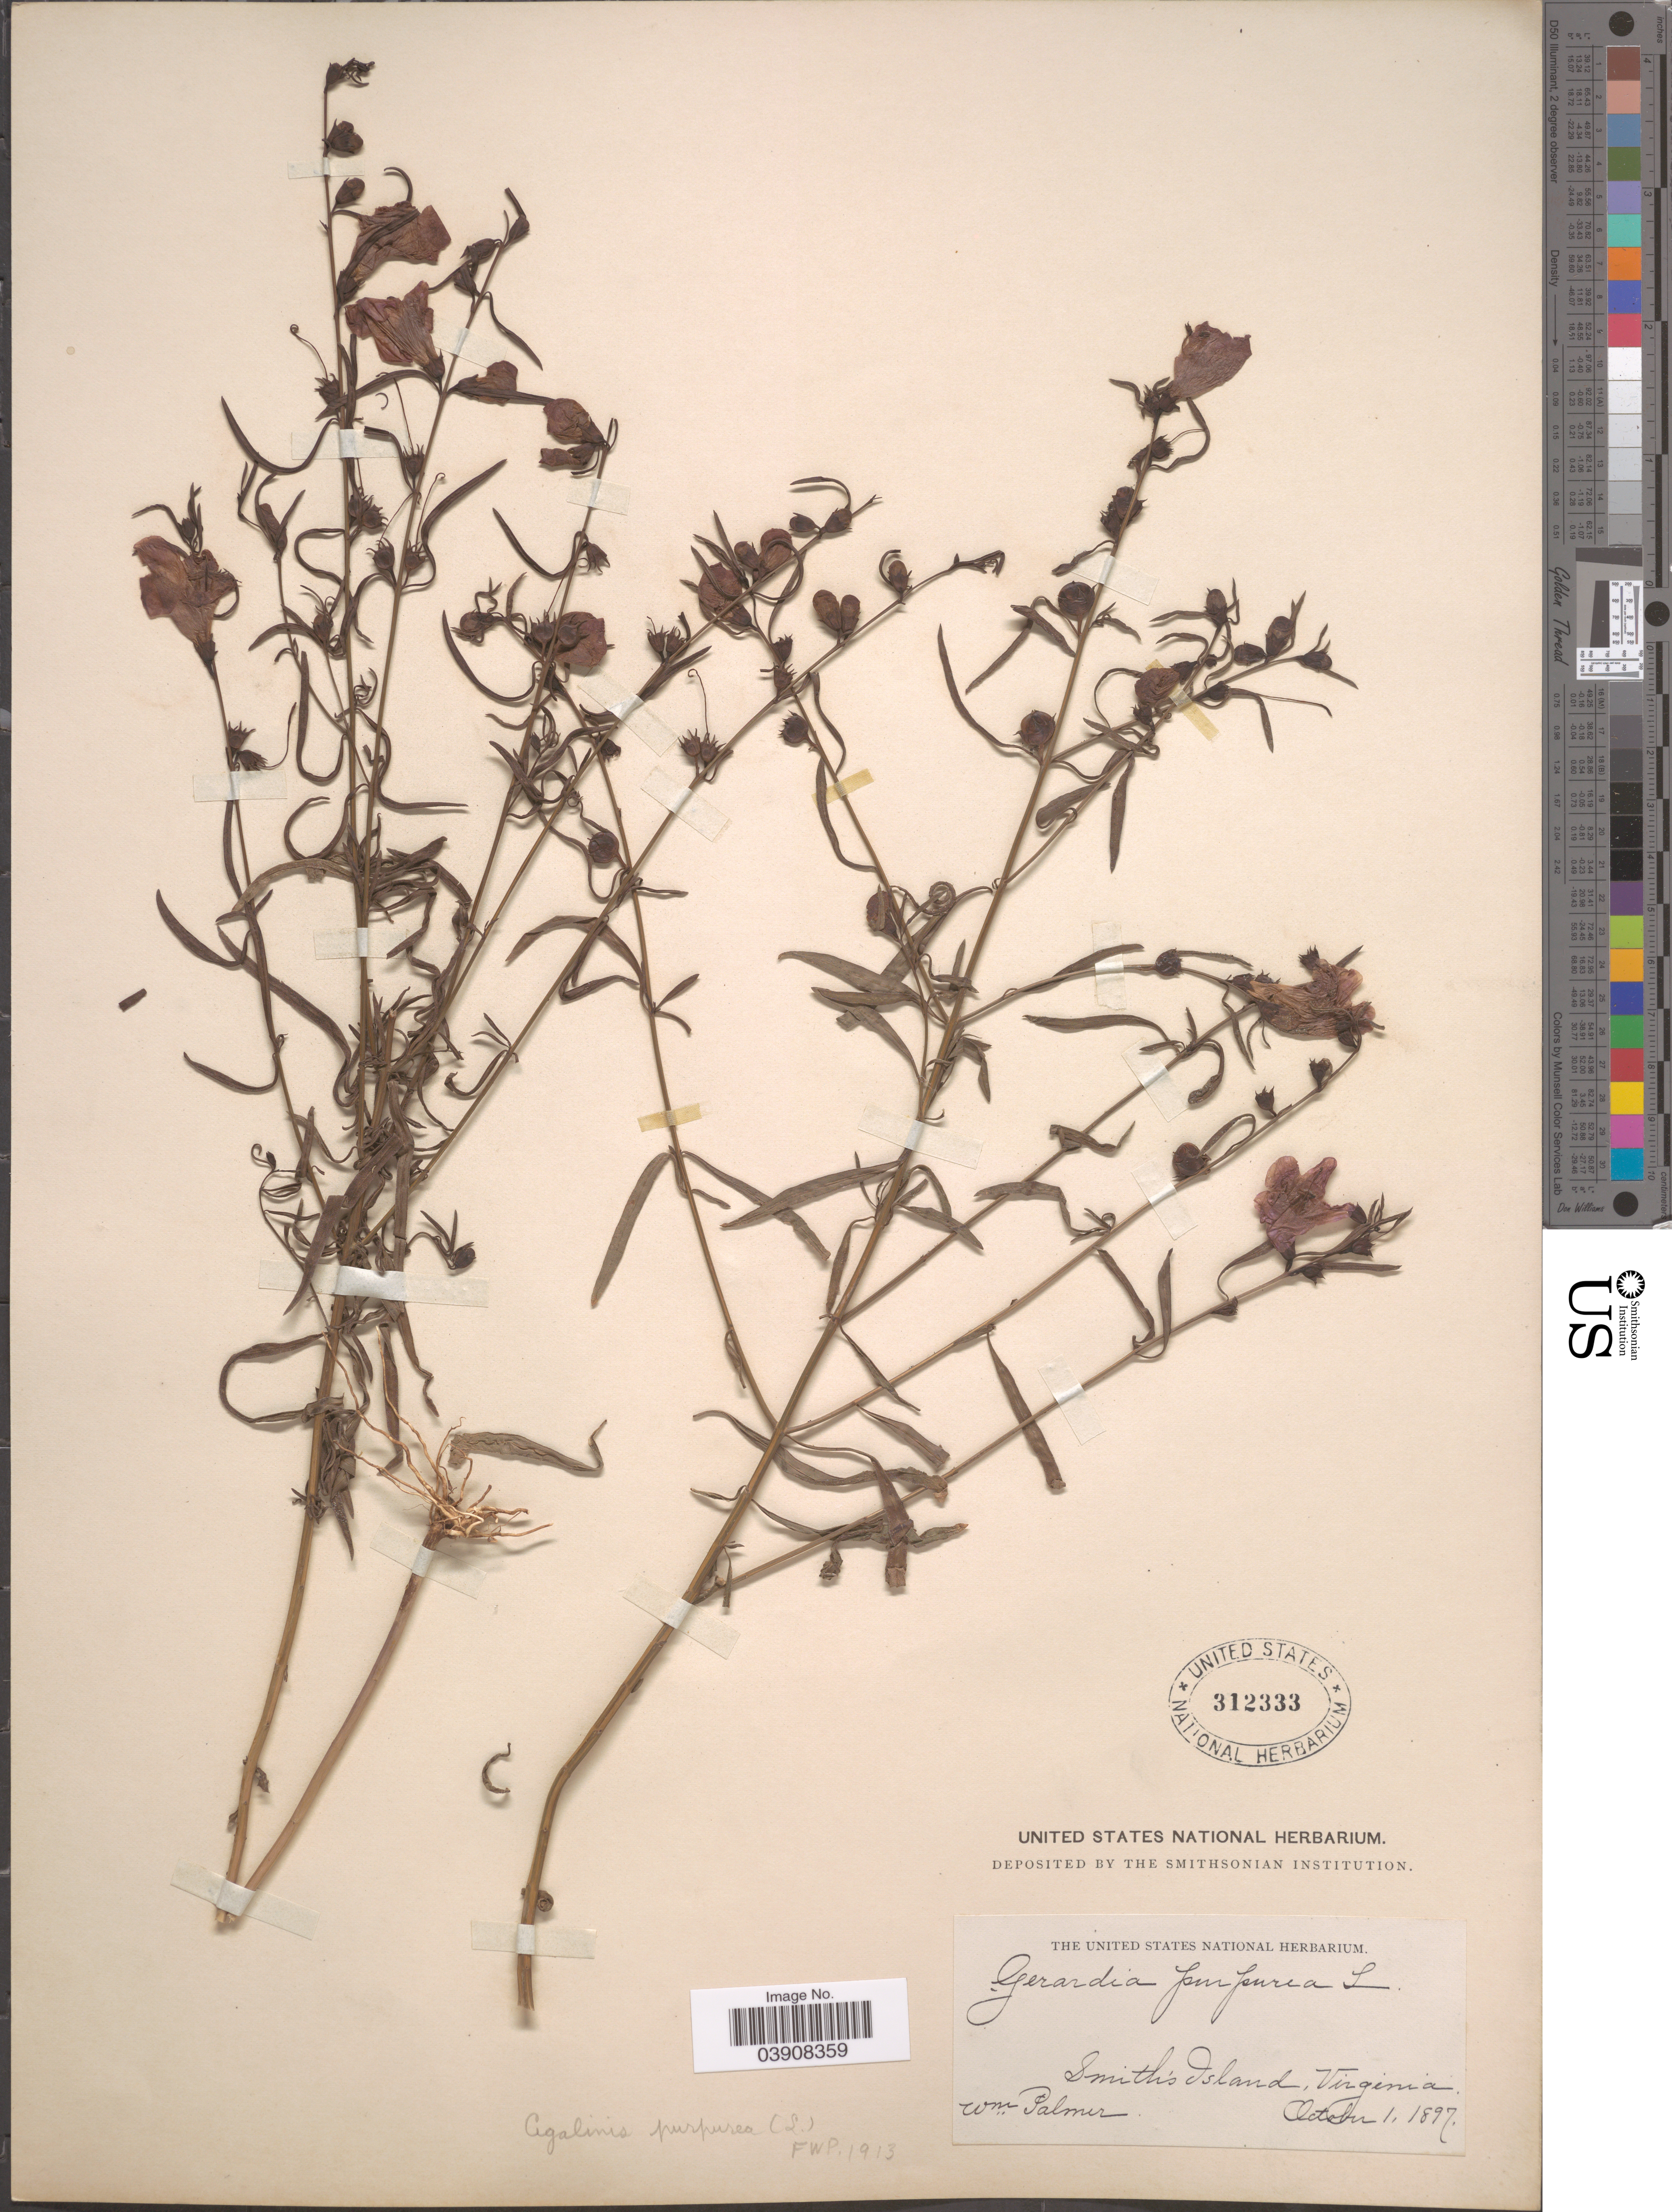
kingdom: Plantae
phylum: Tracheophyta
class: Magnoliopsida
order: Lamiales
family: Orobanchaceae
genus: Agalinis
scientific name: Agalinis purpurea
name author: (L.) Pennell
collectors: W. Palmer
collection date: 1897-10-01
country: United States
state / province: Virginia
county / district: Northampton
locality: Smith's Island.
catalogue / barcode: US 312333